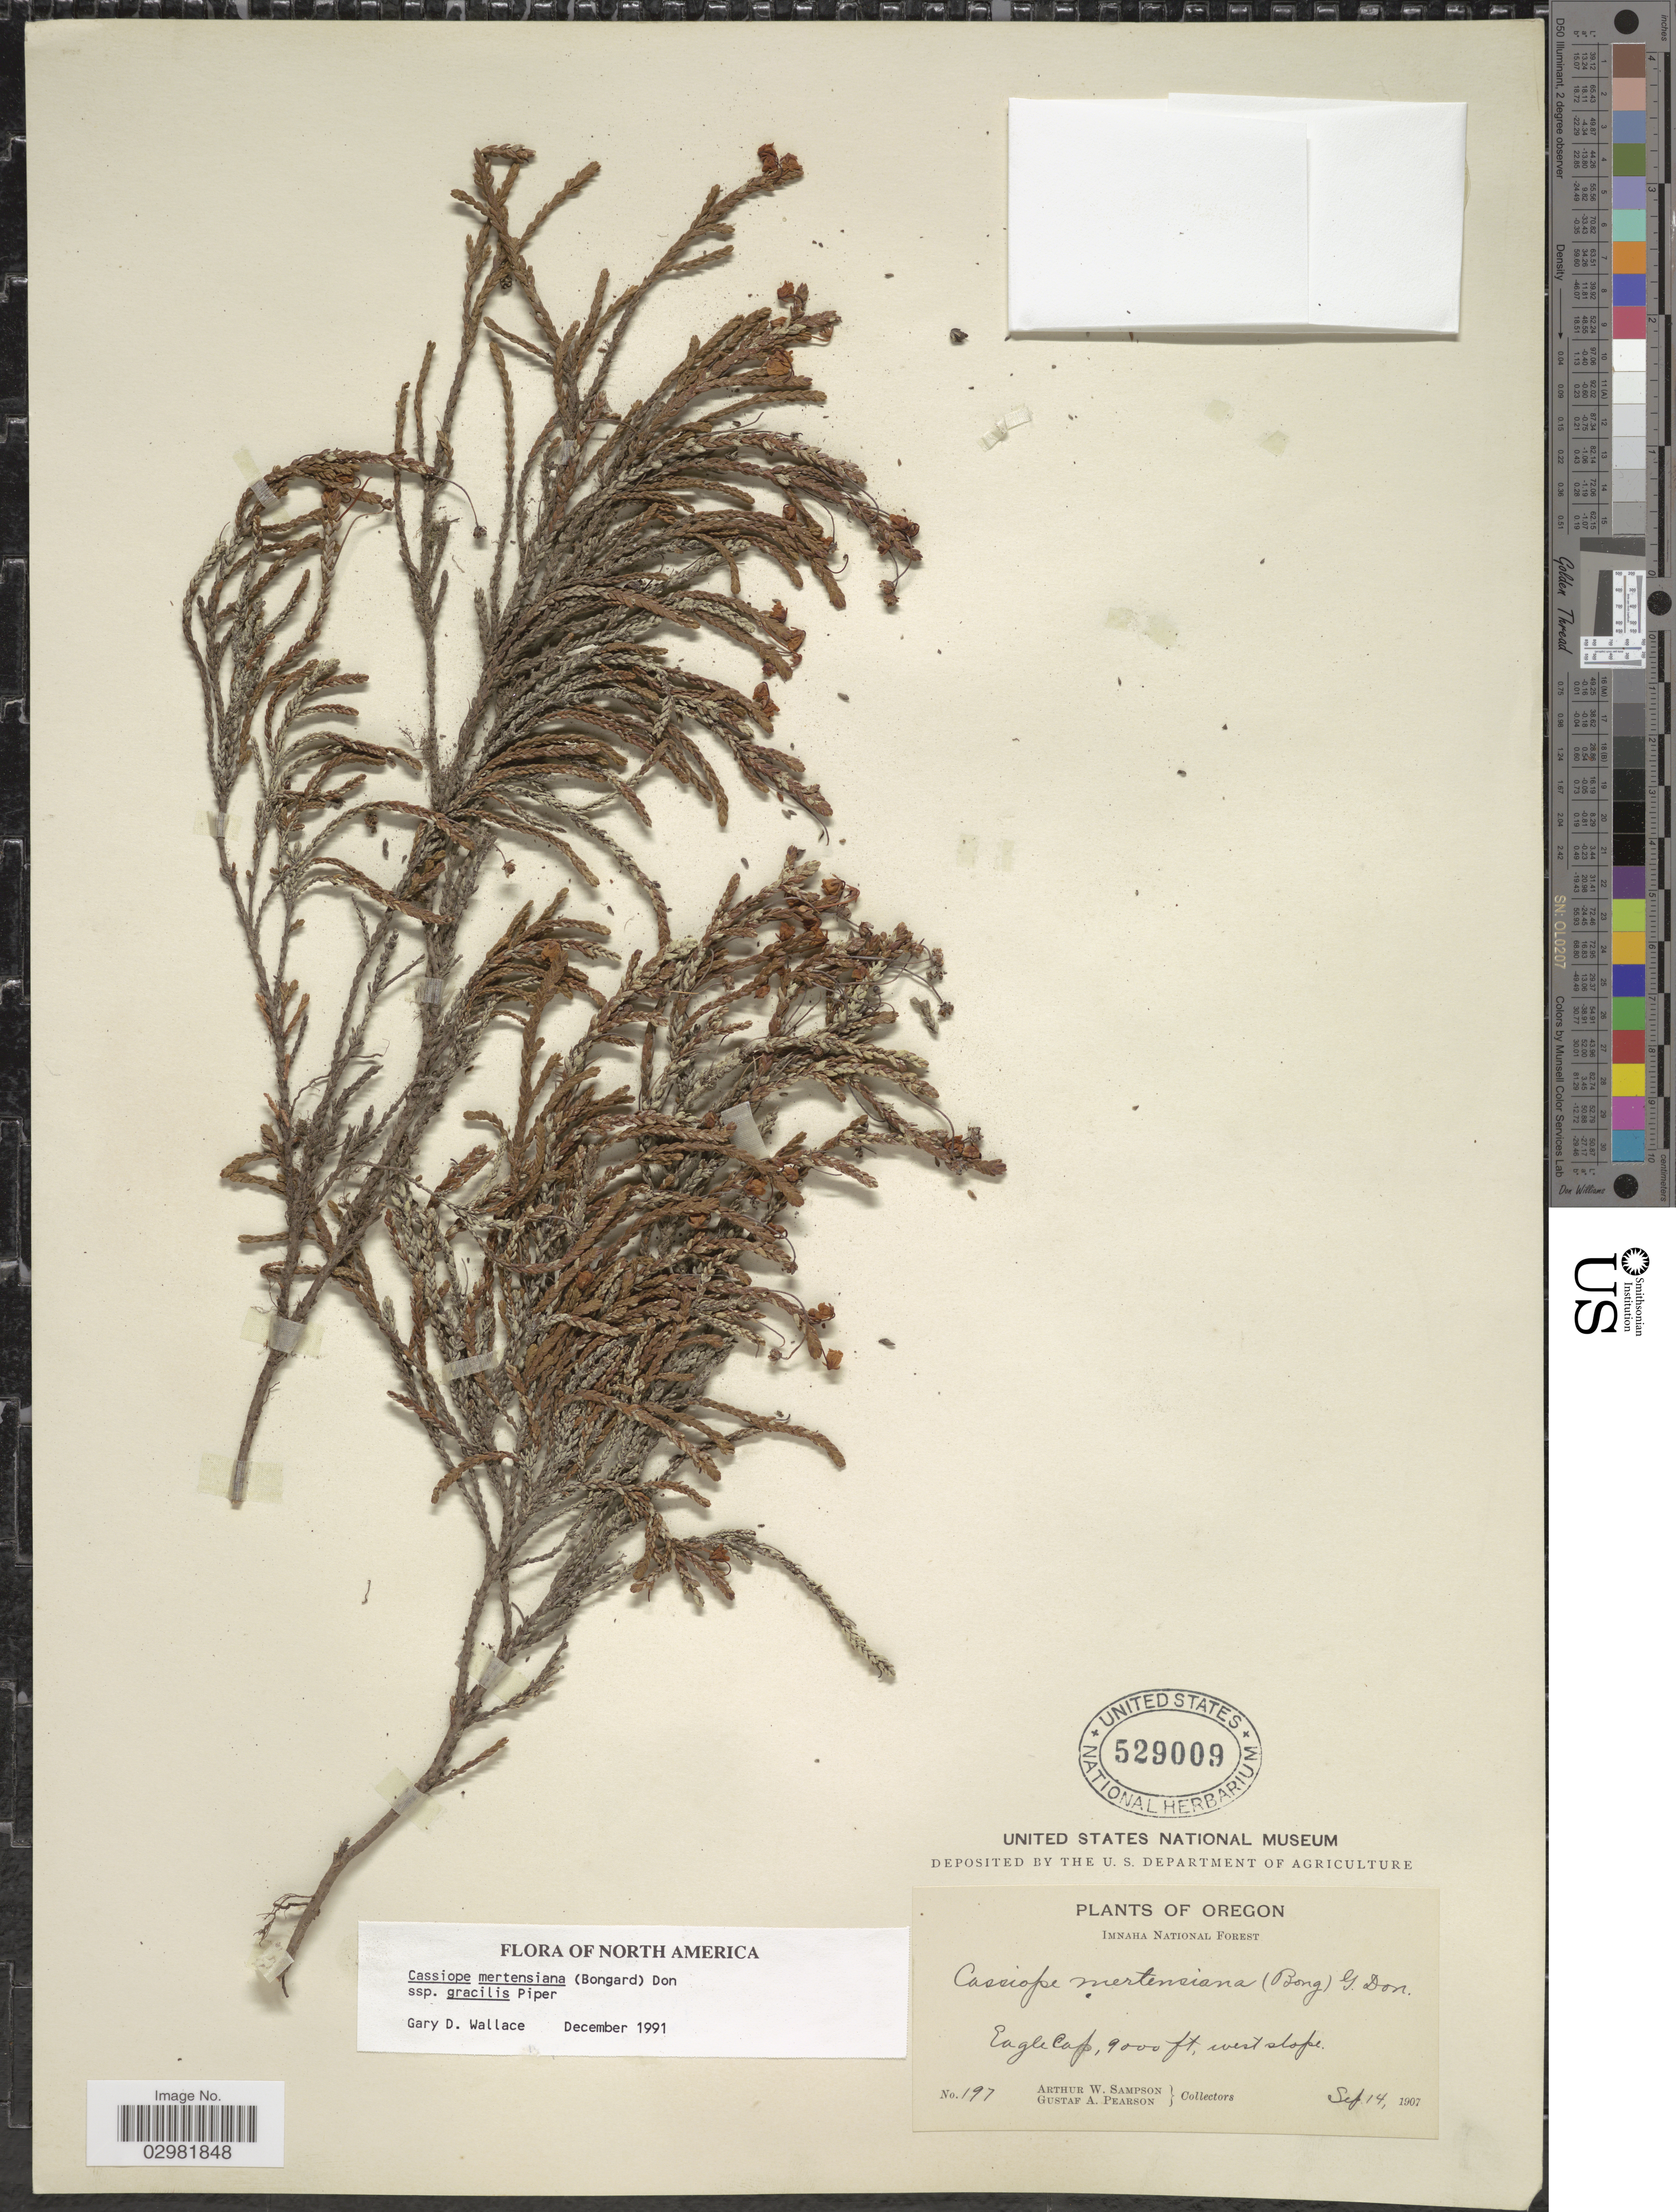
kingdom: Plantae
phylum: Tracheophyta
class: Magnoliopsida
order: Ericales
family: Ericaceae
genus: Cassiope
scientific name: Cassiope mertensiana subsp. gracilis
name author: Piper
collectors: A. Sampson & G. Pearson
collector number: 197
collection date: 1907-09-14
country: United States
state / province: Oregon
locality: Imnaha National Forest, Eagle Cap, west slope.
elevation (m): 2743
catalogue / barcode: US 529009